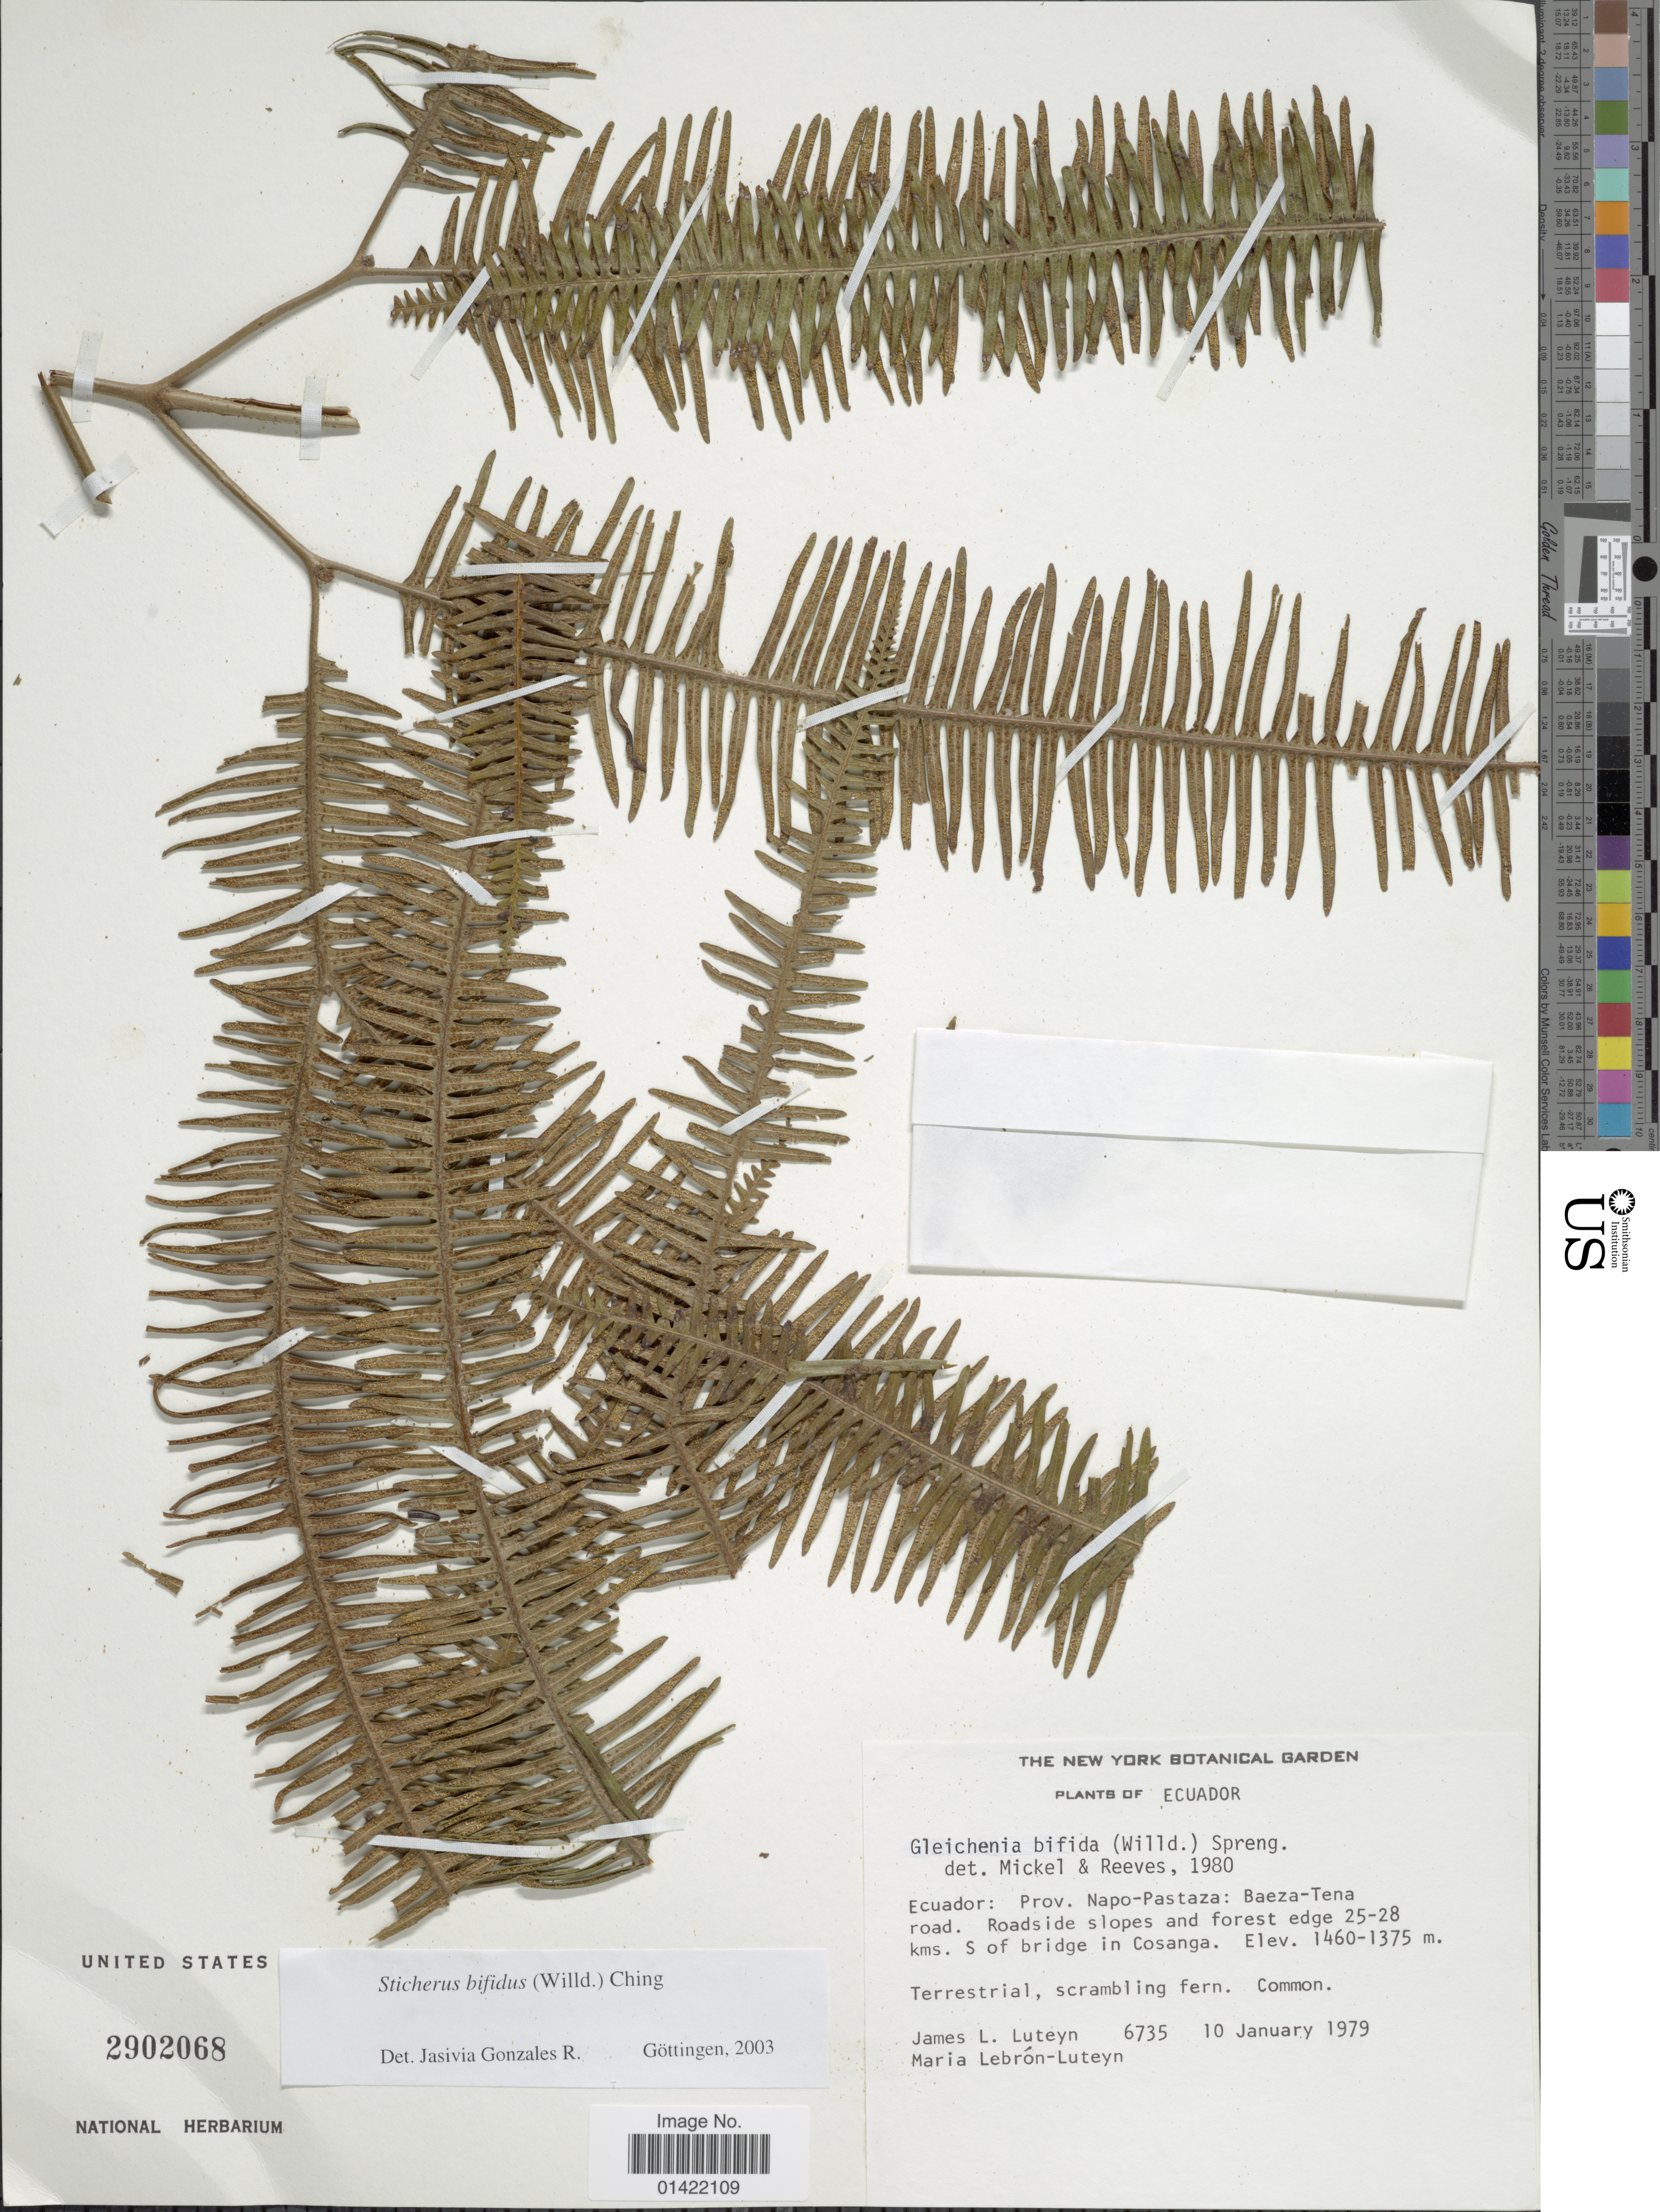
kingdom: Plantae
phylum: Tracheophyta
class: Polypodiopsida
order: Gleicheniales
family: Gleicheniaceae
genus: Sticherus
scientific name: Sticherus bifidus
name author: (Willd.) Ching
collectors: J. L. Luteyn & M. L. Lebrón-Luteyn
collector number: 6735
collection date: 1979-01-10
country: Ecuador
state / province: Napo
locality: Prov. Napo-Pastaza: Baena-Tena road. 25-28 kms. S of bridge in Cosanga.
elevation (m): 1375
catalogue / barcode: US 2902068